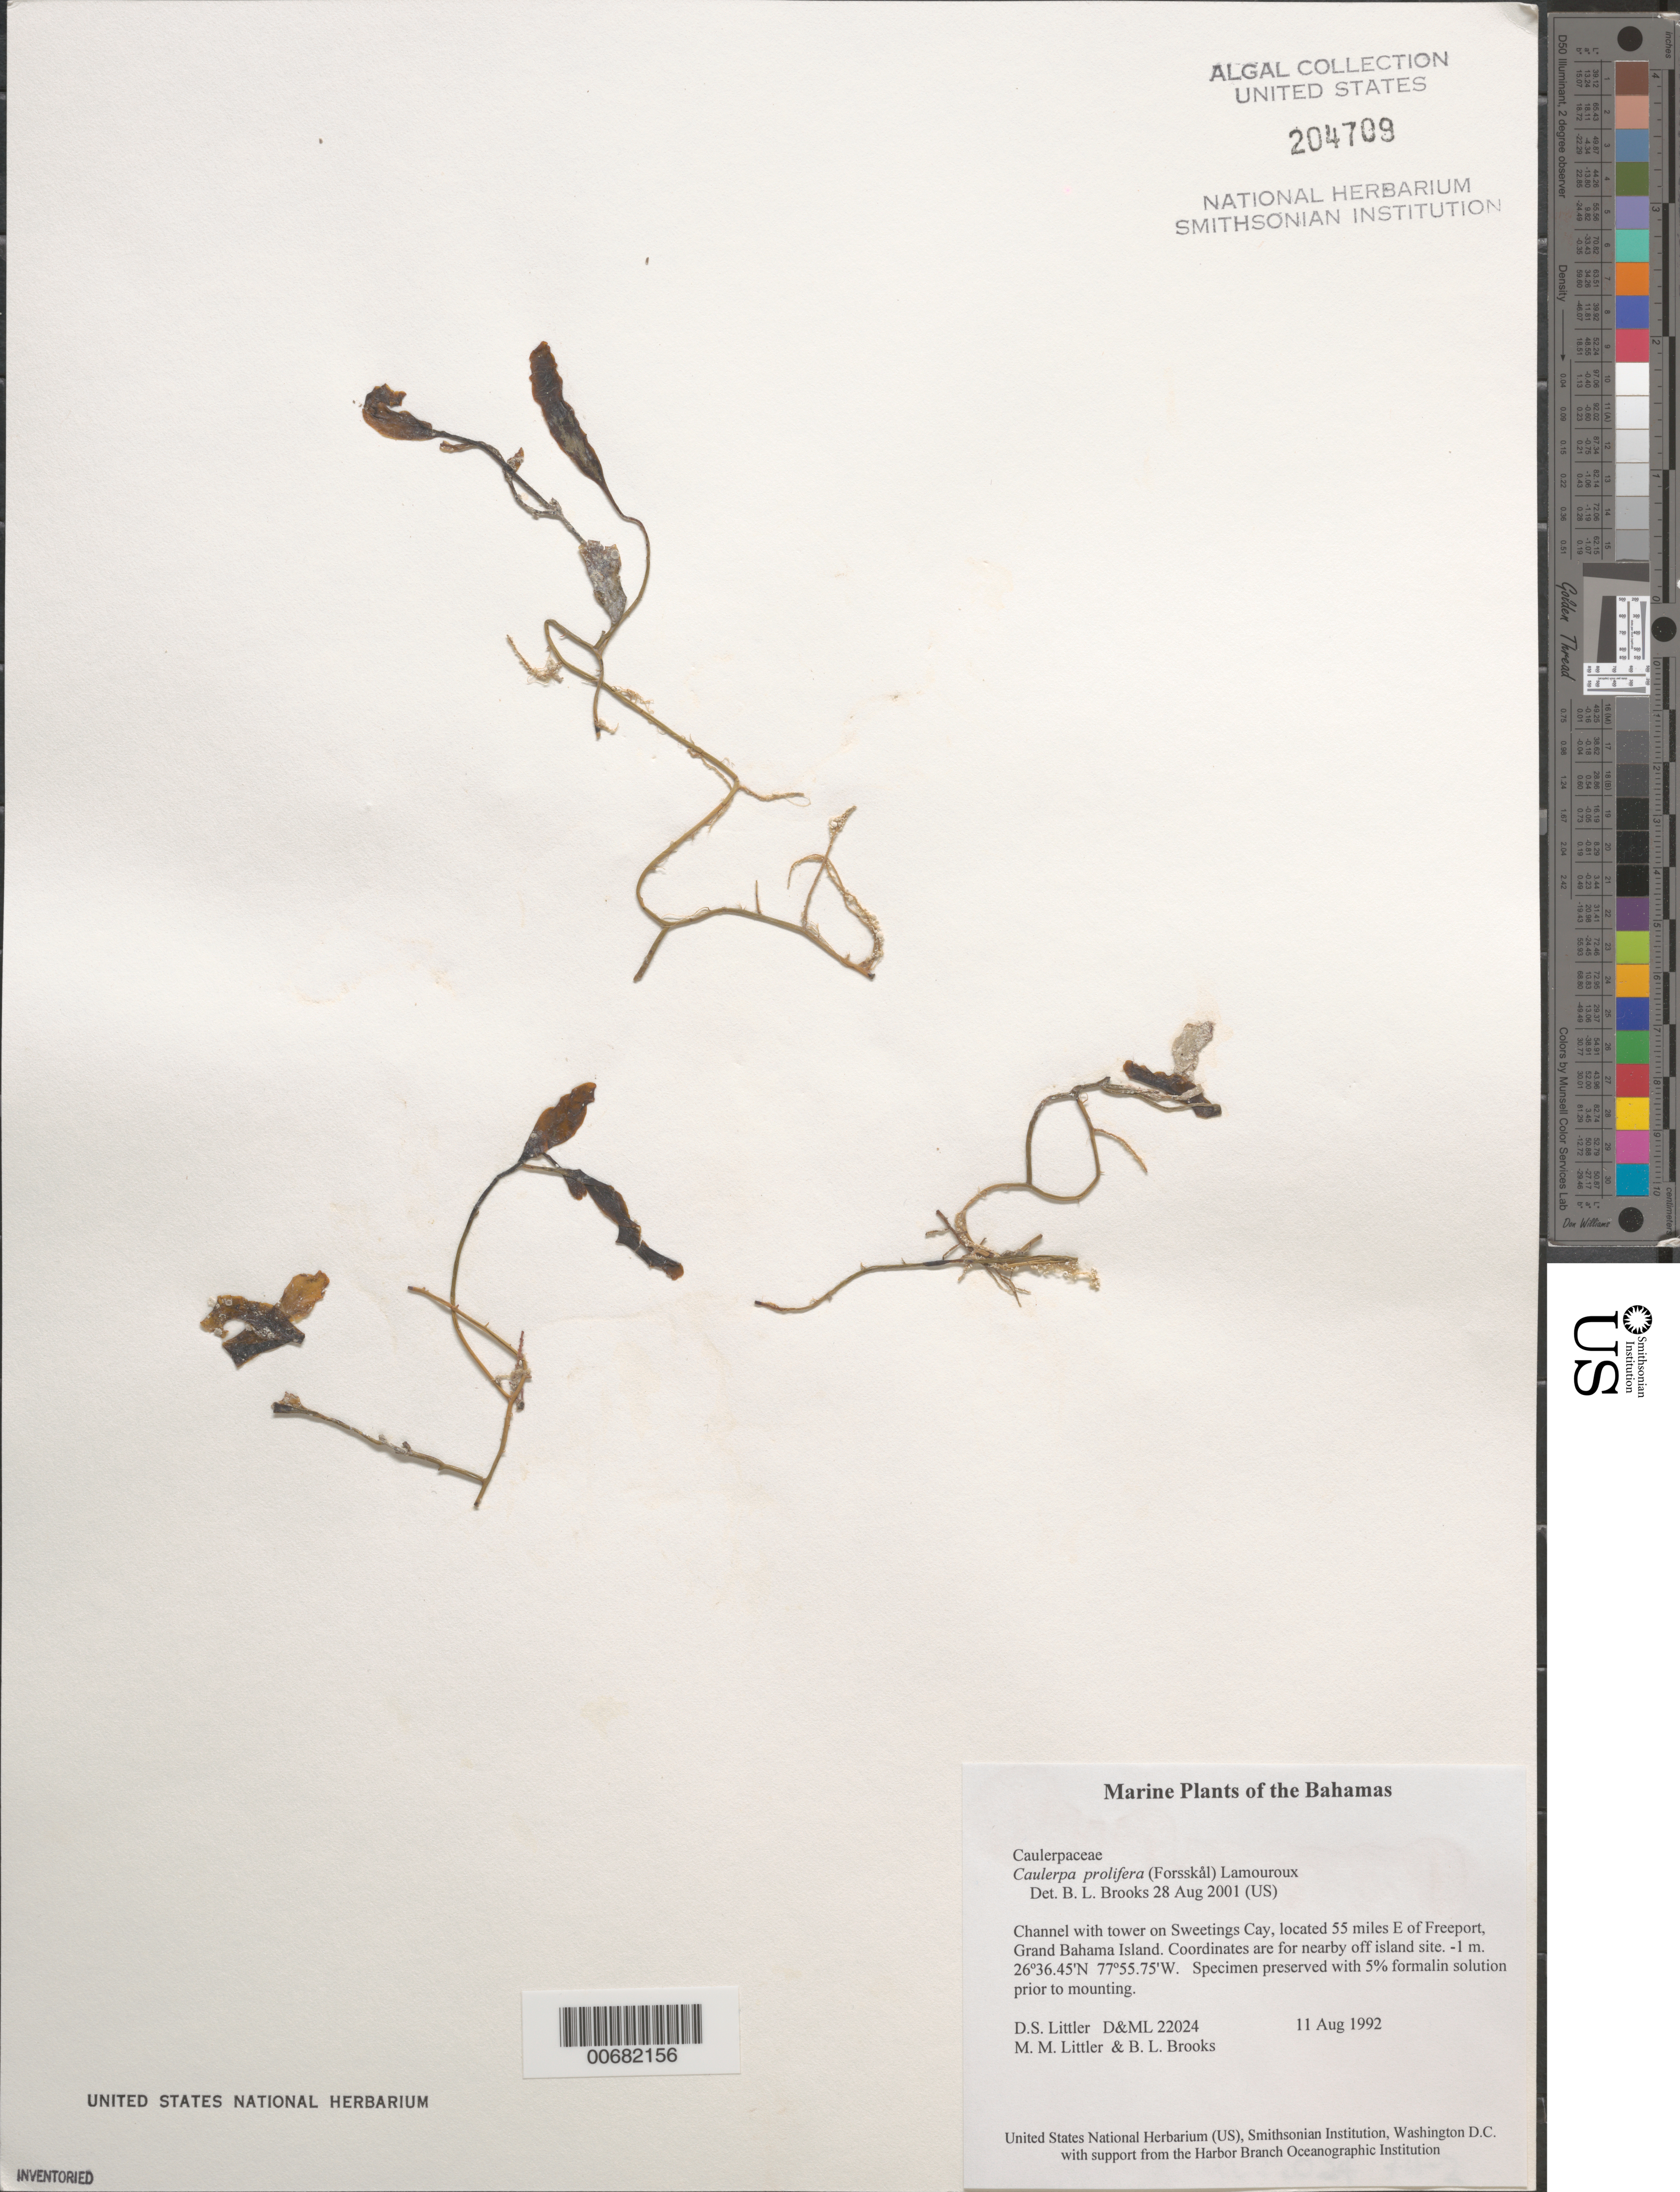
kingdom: Plantae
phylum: Chlorophyta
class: Ulvophyceae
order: Bryopsidales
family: Caulerpaceae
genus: Caulerpa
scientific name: Caulerpa prolifera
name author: (Forssk.) J.V.Lamouroux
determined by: Brooks, B. L., (BOT), Smithsonian Institution - National Museum of Natural History (UNITED STATES)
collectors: D. S. Littler, M. M. Littler & B. Brooks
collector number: D&ML 22024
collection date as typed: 11 Aug 1992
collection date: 1992-08-11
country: Bahamas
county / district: Grand Bahama District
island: Sweetings Cay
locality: Off Sweetings Cay, 55 miles east of Freeport, Grand Bahama Island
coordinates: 26 36.45' N, 77 55.75' W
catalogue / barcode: US 204709